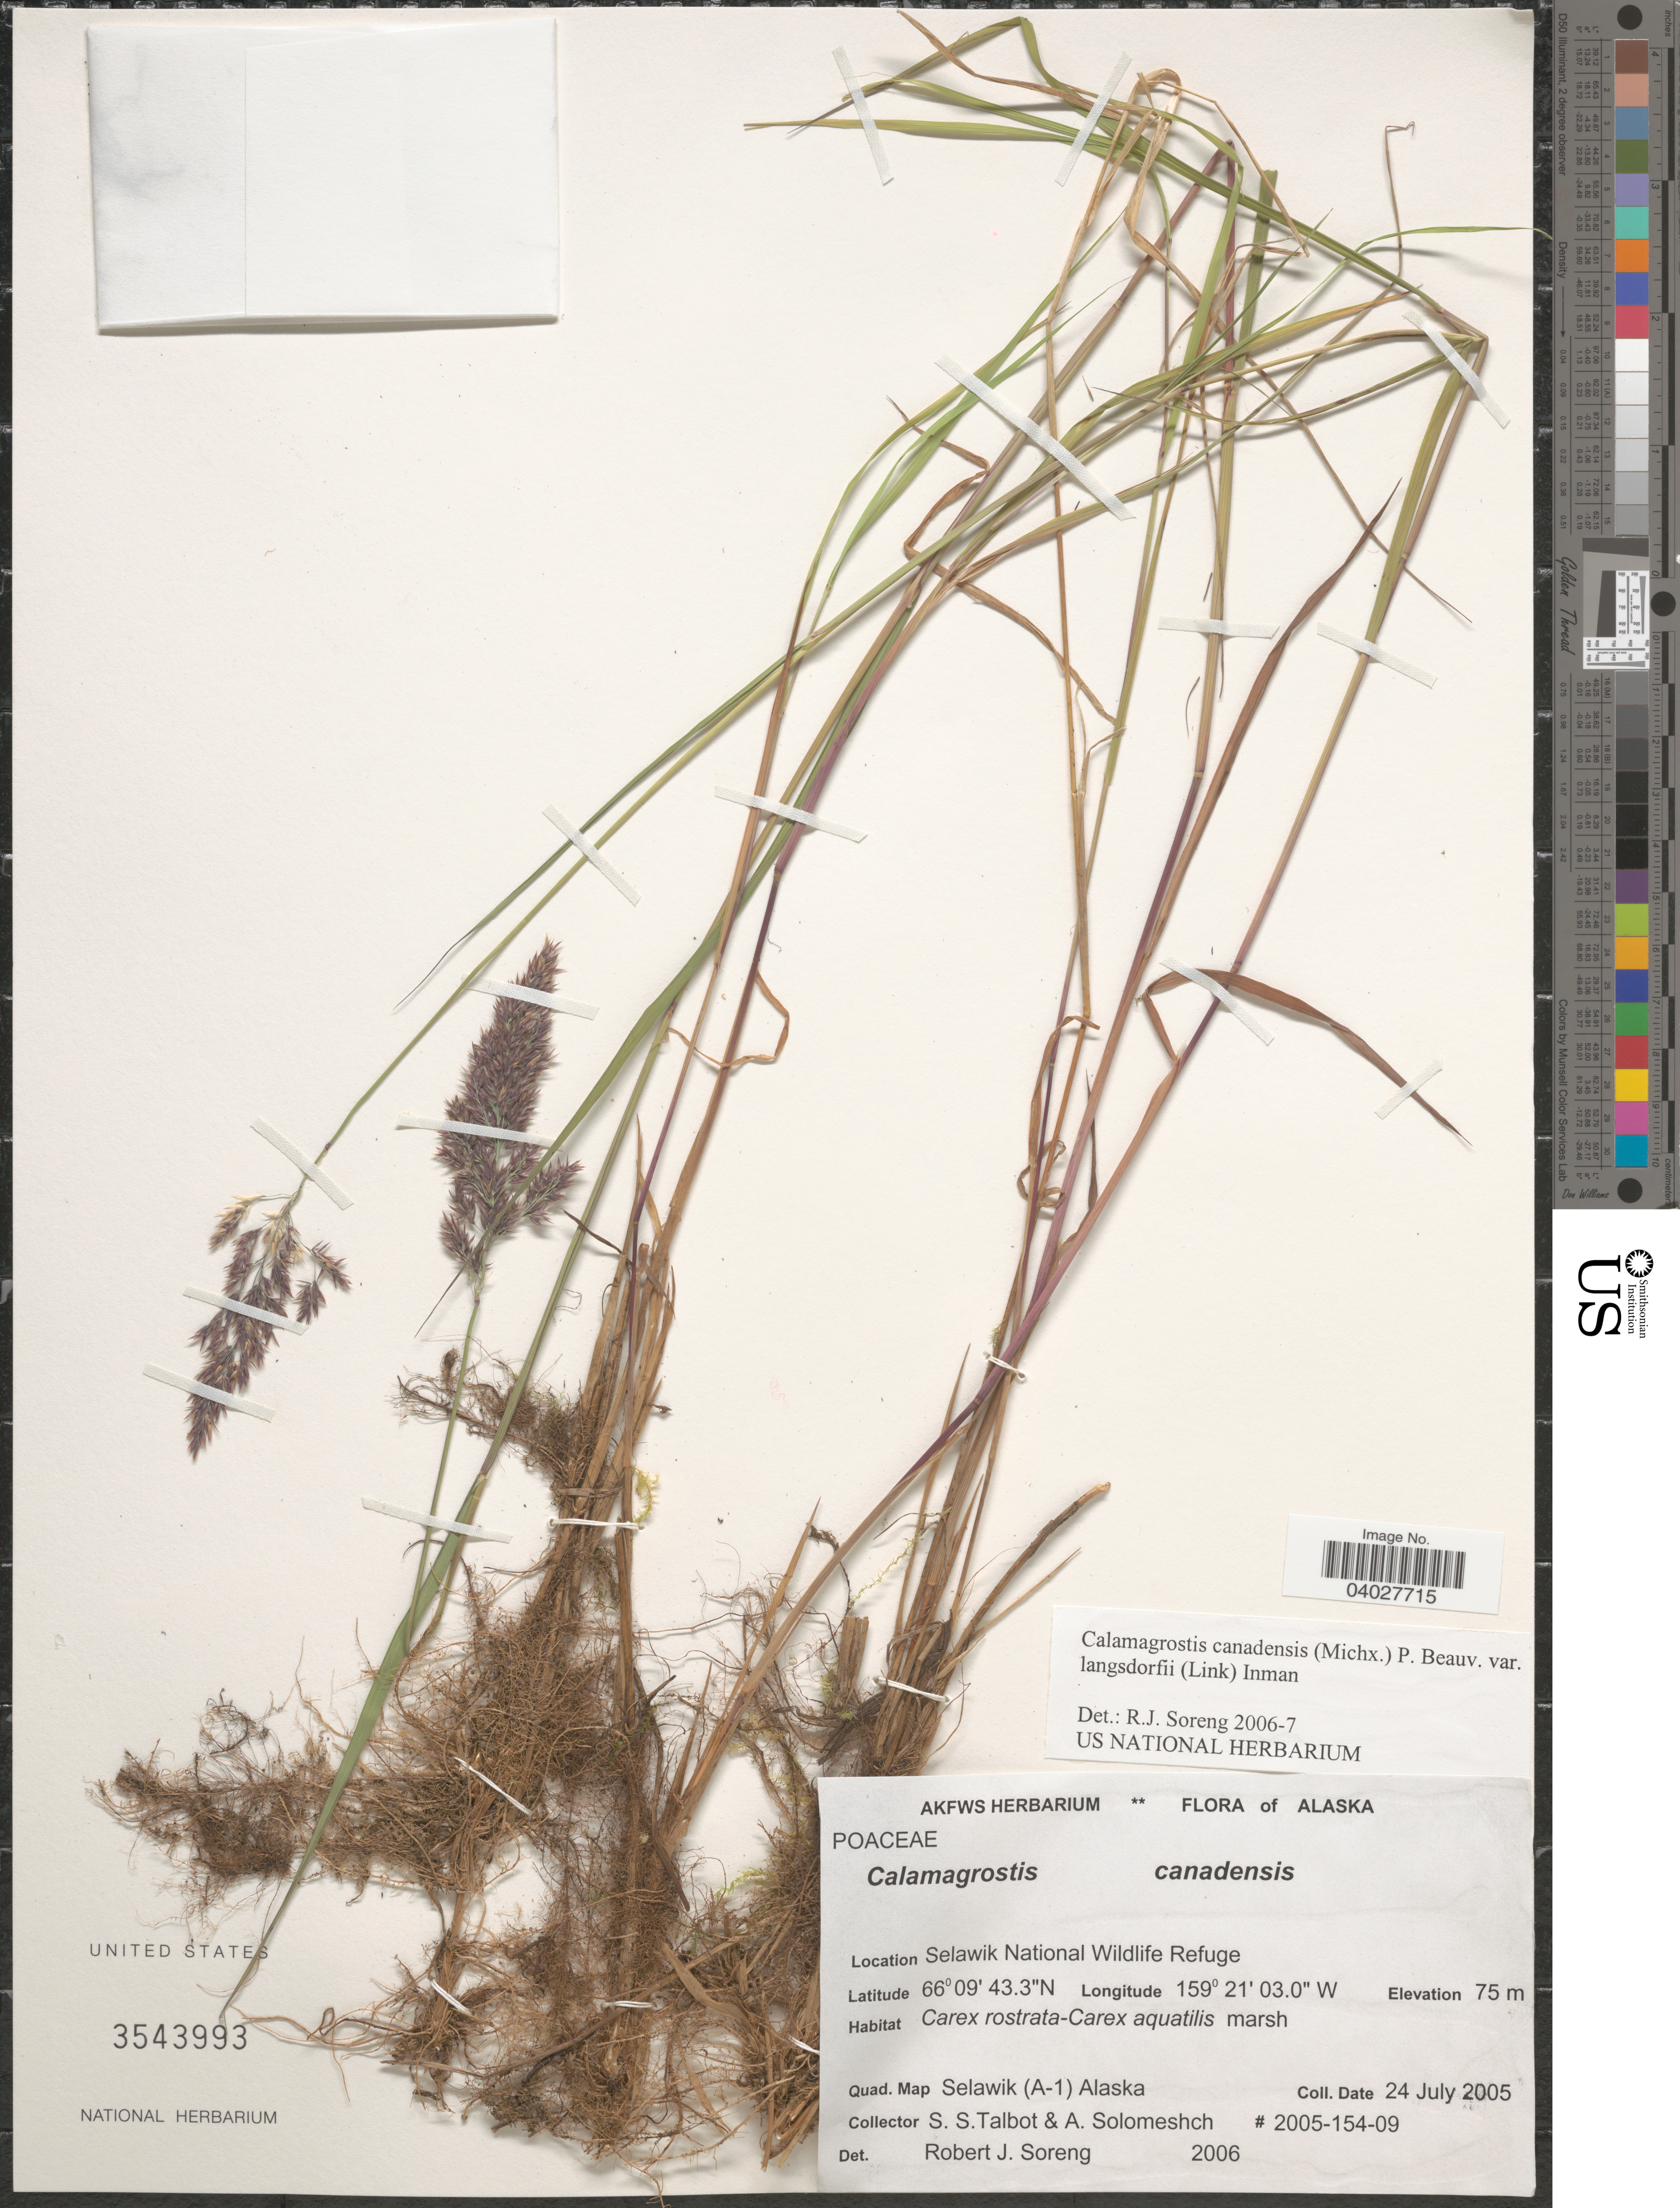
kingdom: Plantae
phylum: Tracheophyta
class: Liliopsida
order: Poales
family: Poaceae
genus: Calamagrostis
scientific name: Calamagrostis canadensis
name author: (Michx.) P. Beauv.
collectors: S. S. Talbot & A. Solomeshch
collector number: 2005-154-09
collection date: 2005-07-24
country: United States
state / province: Alaska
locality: Selawik National Wildlife Refuge. Quad. Map Selawik (A-1).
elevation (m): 75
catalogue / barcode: US 3543993